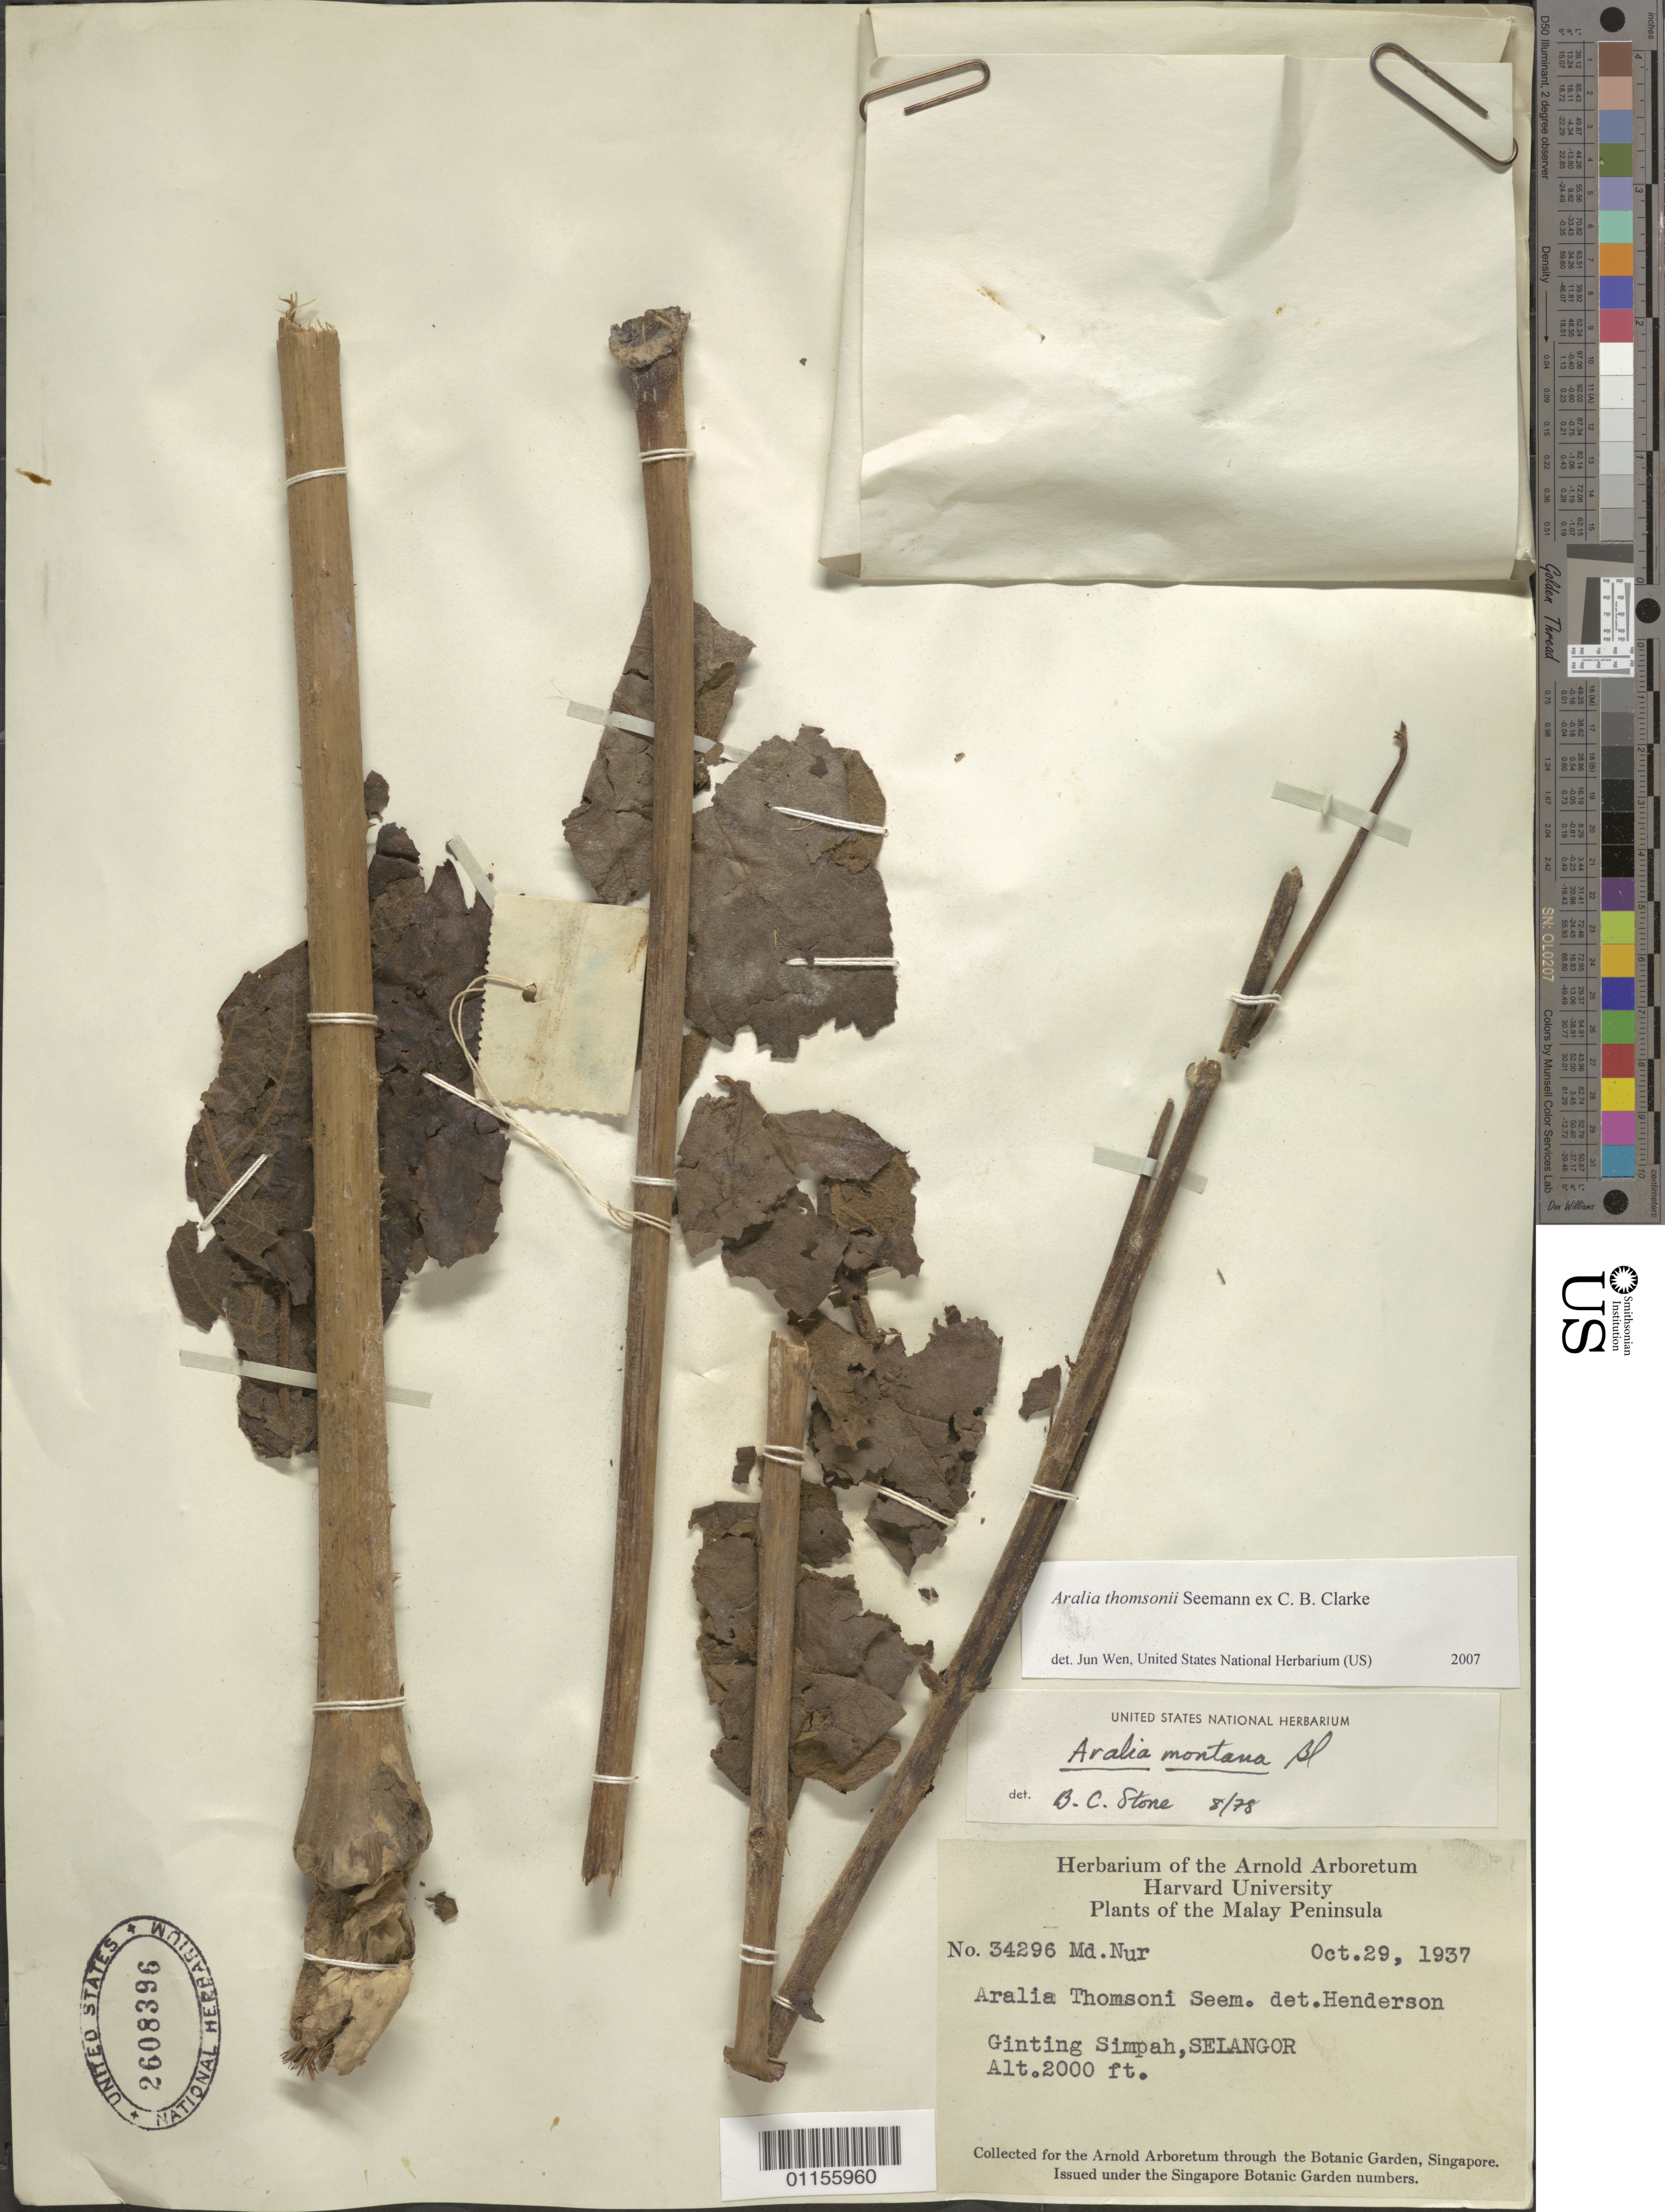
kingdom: Plantae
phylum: Tracheophyta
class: Magnoliopsida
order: Apiales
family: Araliaceae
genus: Aralia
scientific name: Aralia thomsonii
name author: Seem. ex C.B. Clarke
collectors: M. Nur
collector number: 34296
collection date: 1937-10-29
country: Malaysia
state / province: Malay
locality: Ginting Simpah, Selangor.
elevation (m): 610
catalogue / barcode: US 2608396